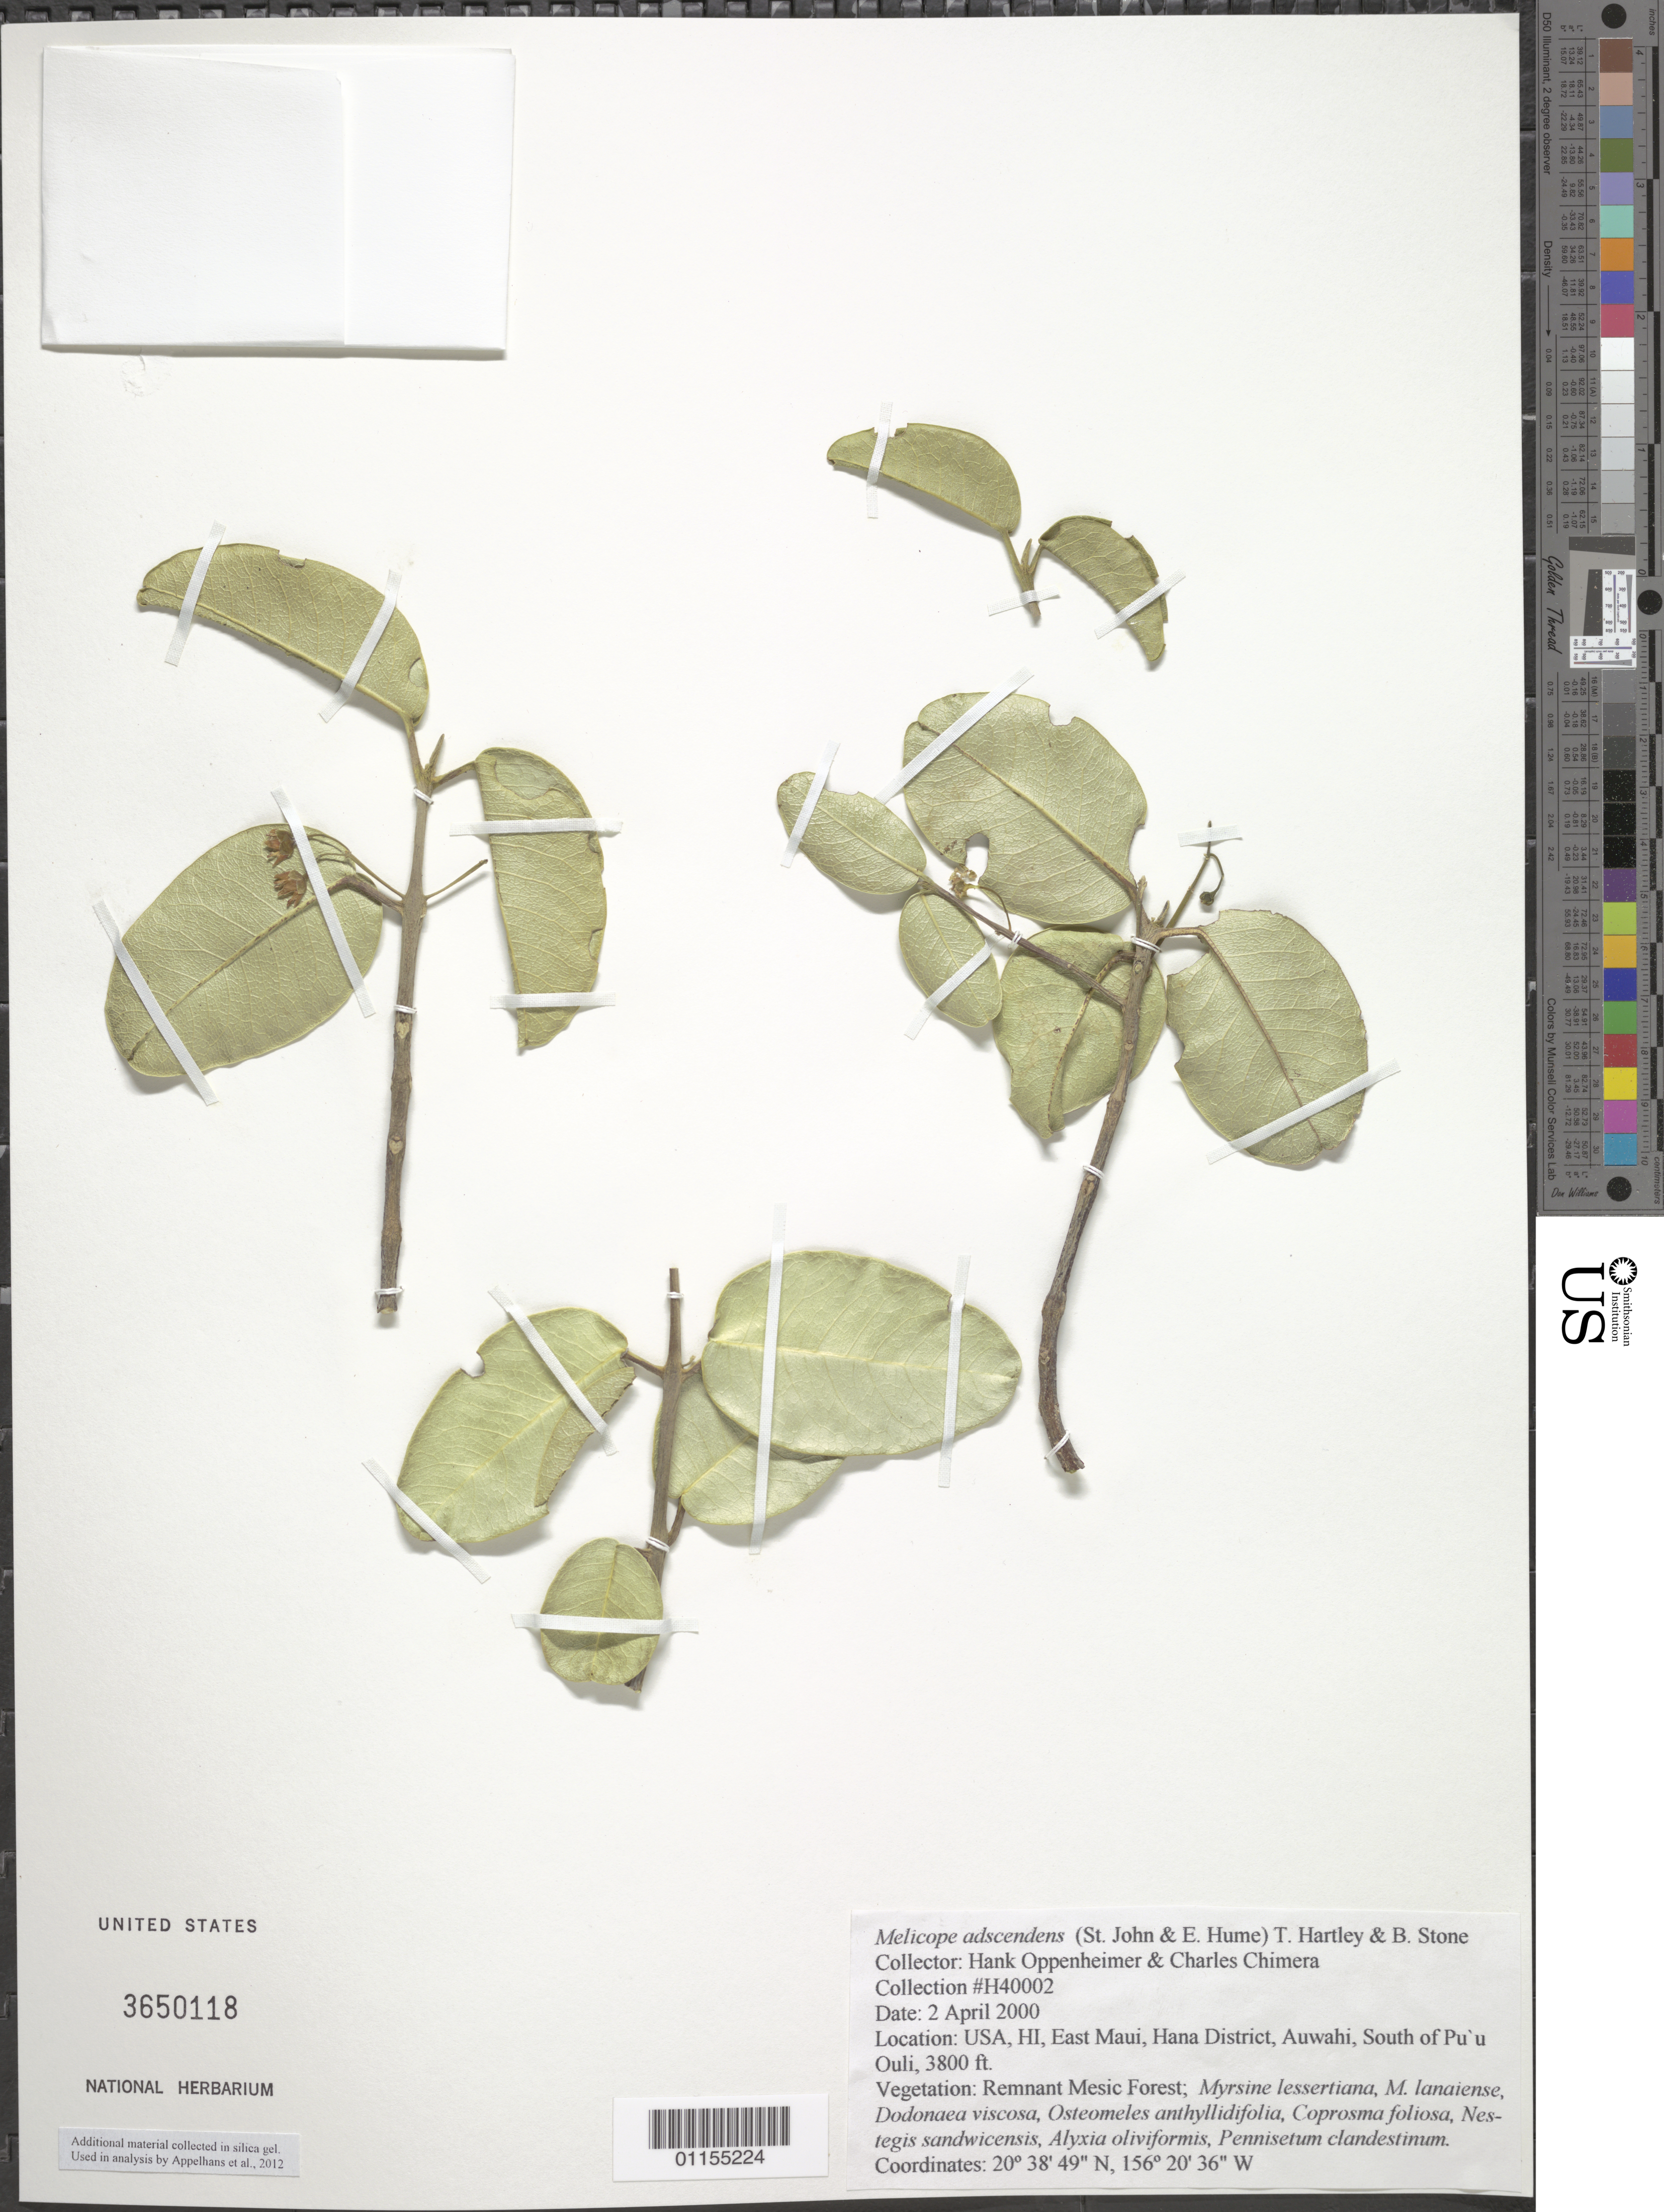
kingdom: Plantae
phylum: Tracheophyta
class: Magnoliopsida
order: Sapindales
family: Rutaceae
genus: Melicope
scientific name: Melicope adscendens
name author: (H. St. John & E.P. Hume) T.G. Hartley & B.C. Stone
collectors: H. L. Oppenheimer & C. Chimera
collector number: H40002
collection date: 2000-04-02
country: United States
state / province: Hawaii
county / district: Maui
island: Maui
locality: East Maui, Hana District, Auwahi, South of Pu'u Ouli.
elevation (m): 1158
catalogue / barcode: US 3650118